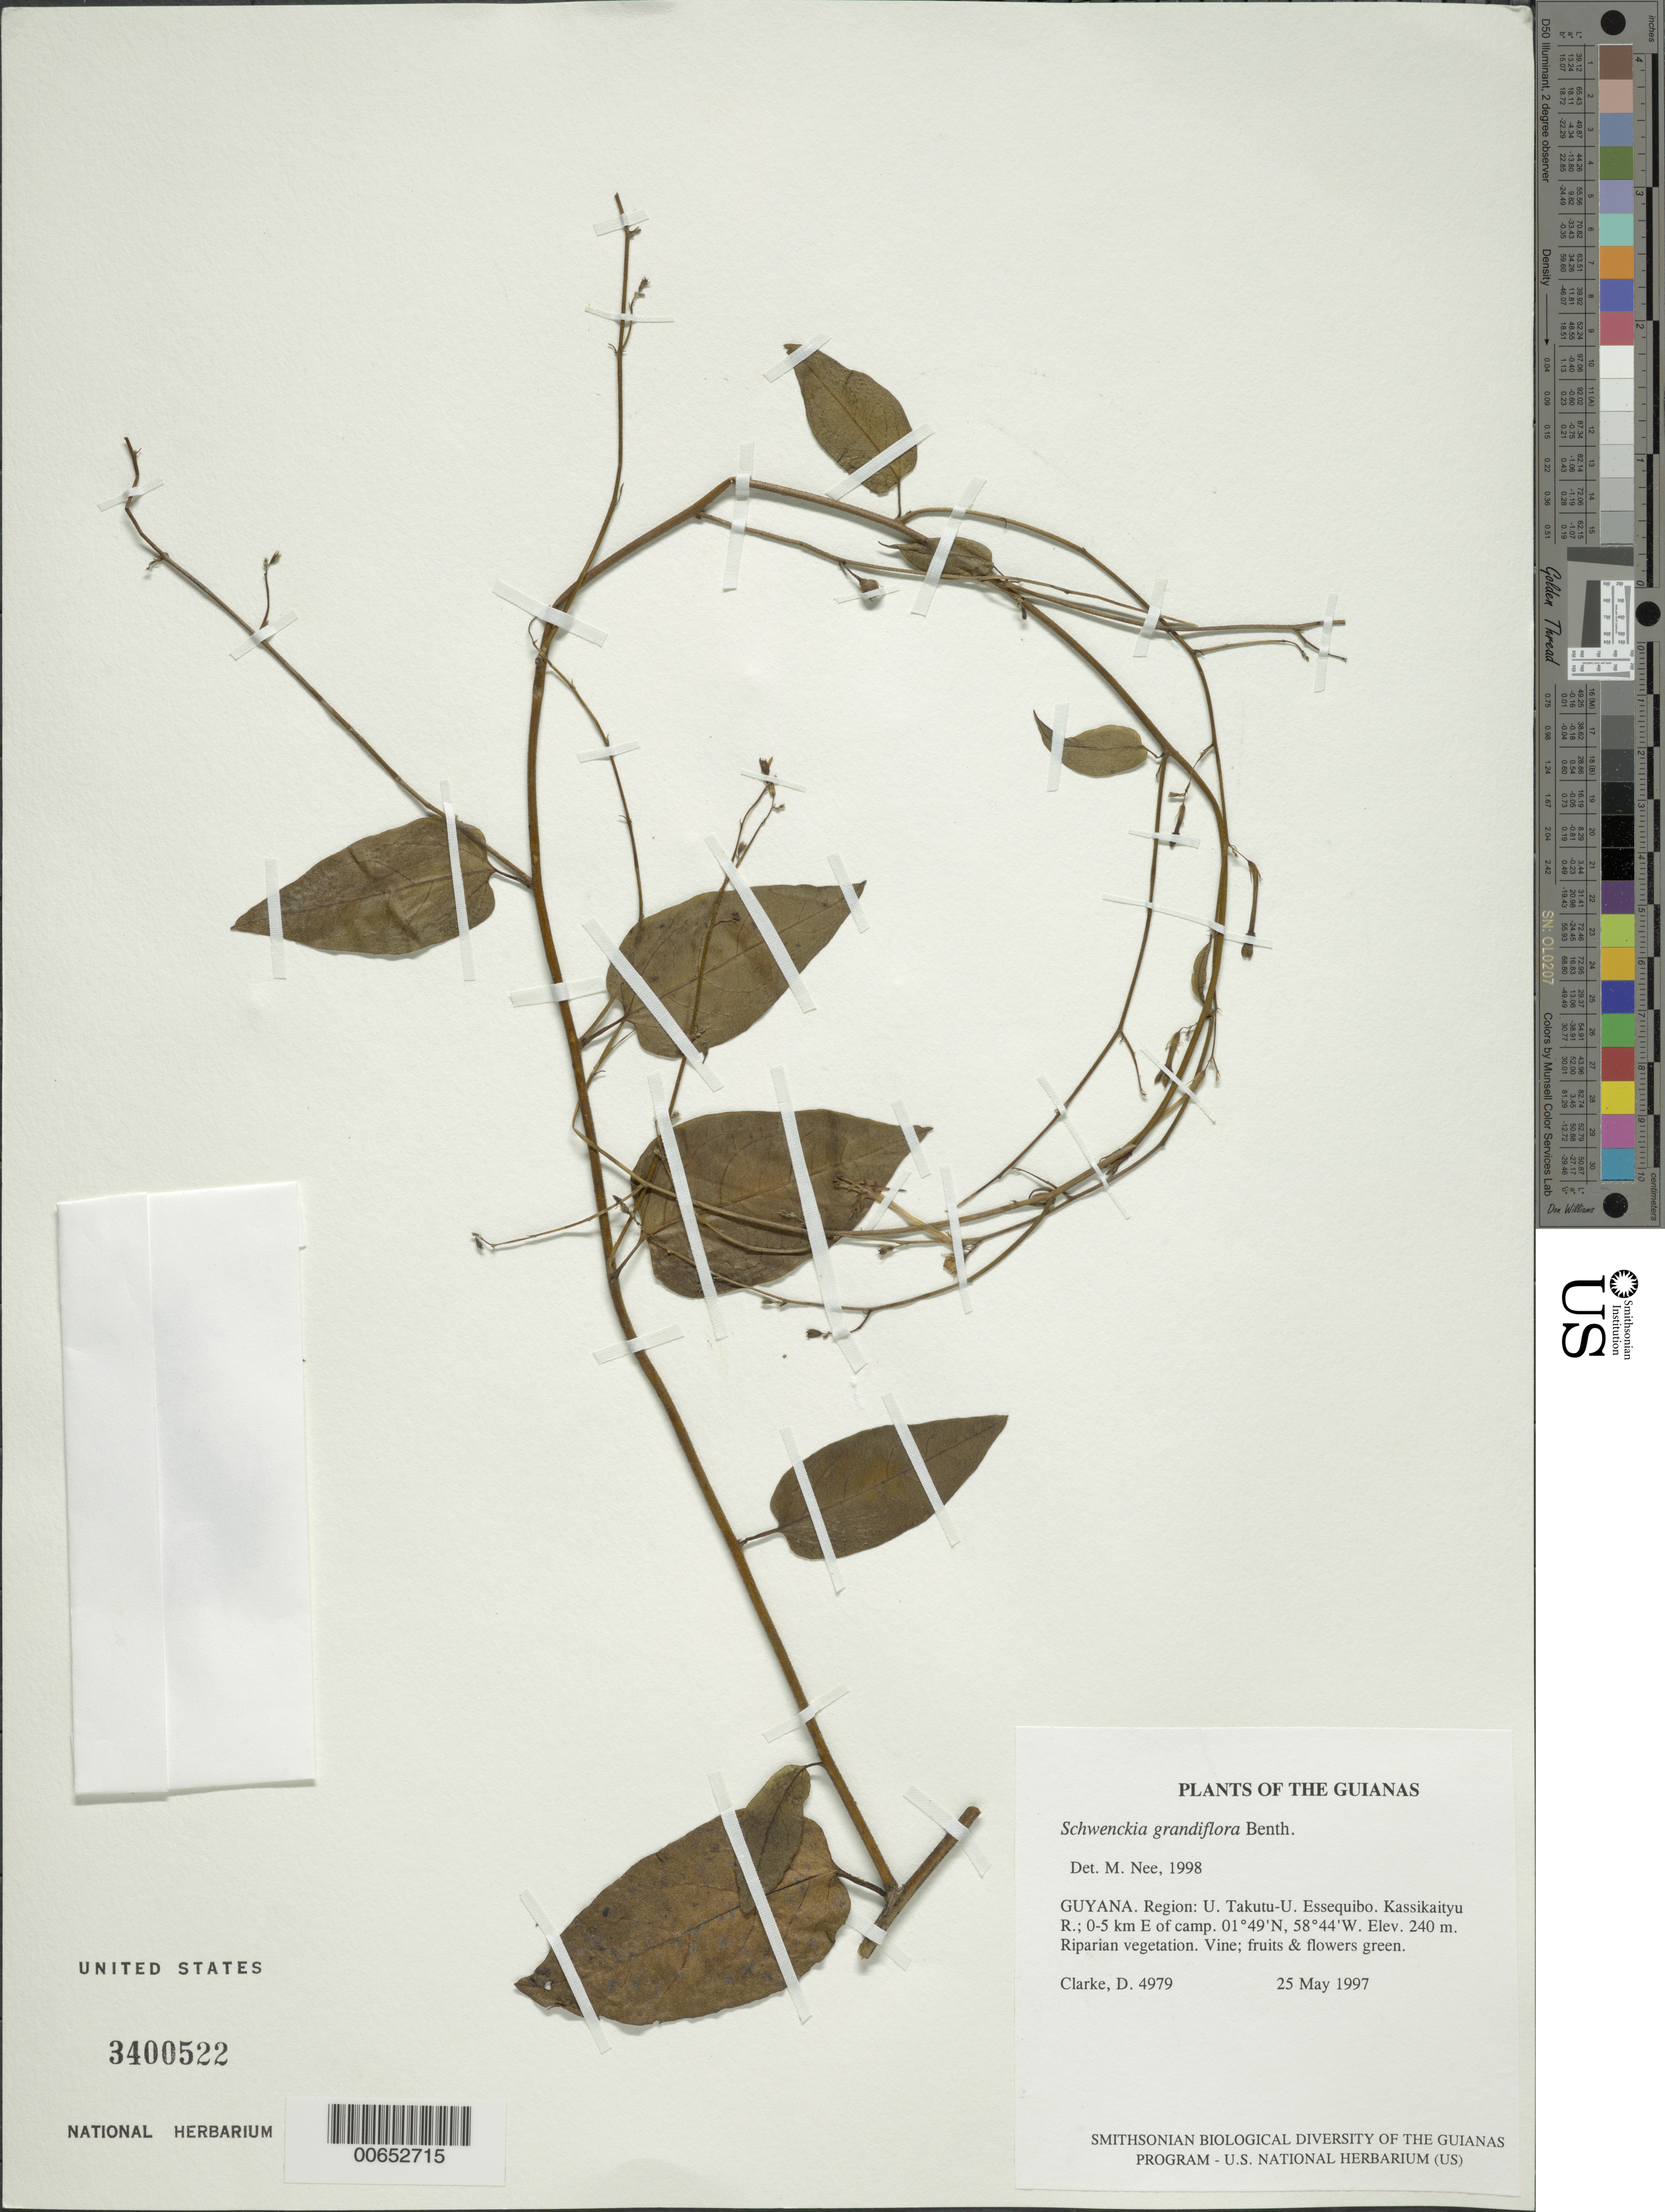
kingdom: Plantae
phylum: Tracheophyta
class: Magnoliopsida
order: Solanales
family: Solanaceae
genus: Schwenckia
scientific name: Schwenckia grandiflora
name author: Benth.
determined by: Nee, Michael H.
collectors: H. D. Clarke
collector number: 4979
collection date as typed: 25 May 1997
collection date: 1997-05-25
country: Guyana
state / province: U. Takutu-U. Essequibo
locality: Kassikaityu R.; 0-5 km E of camp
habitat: Riparian vegetation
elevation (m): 240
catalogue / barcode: US 3400522